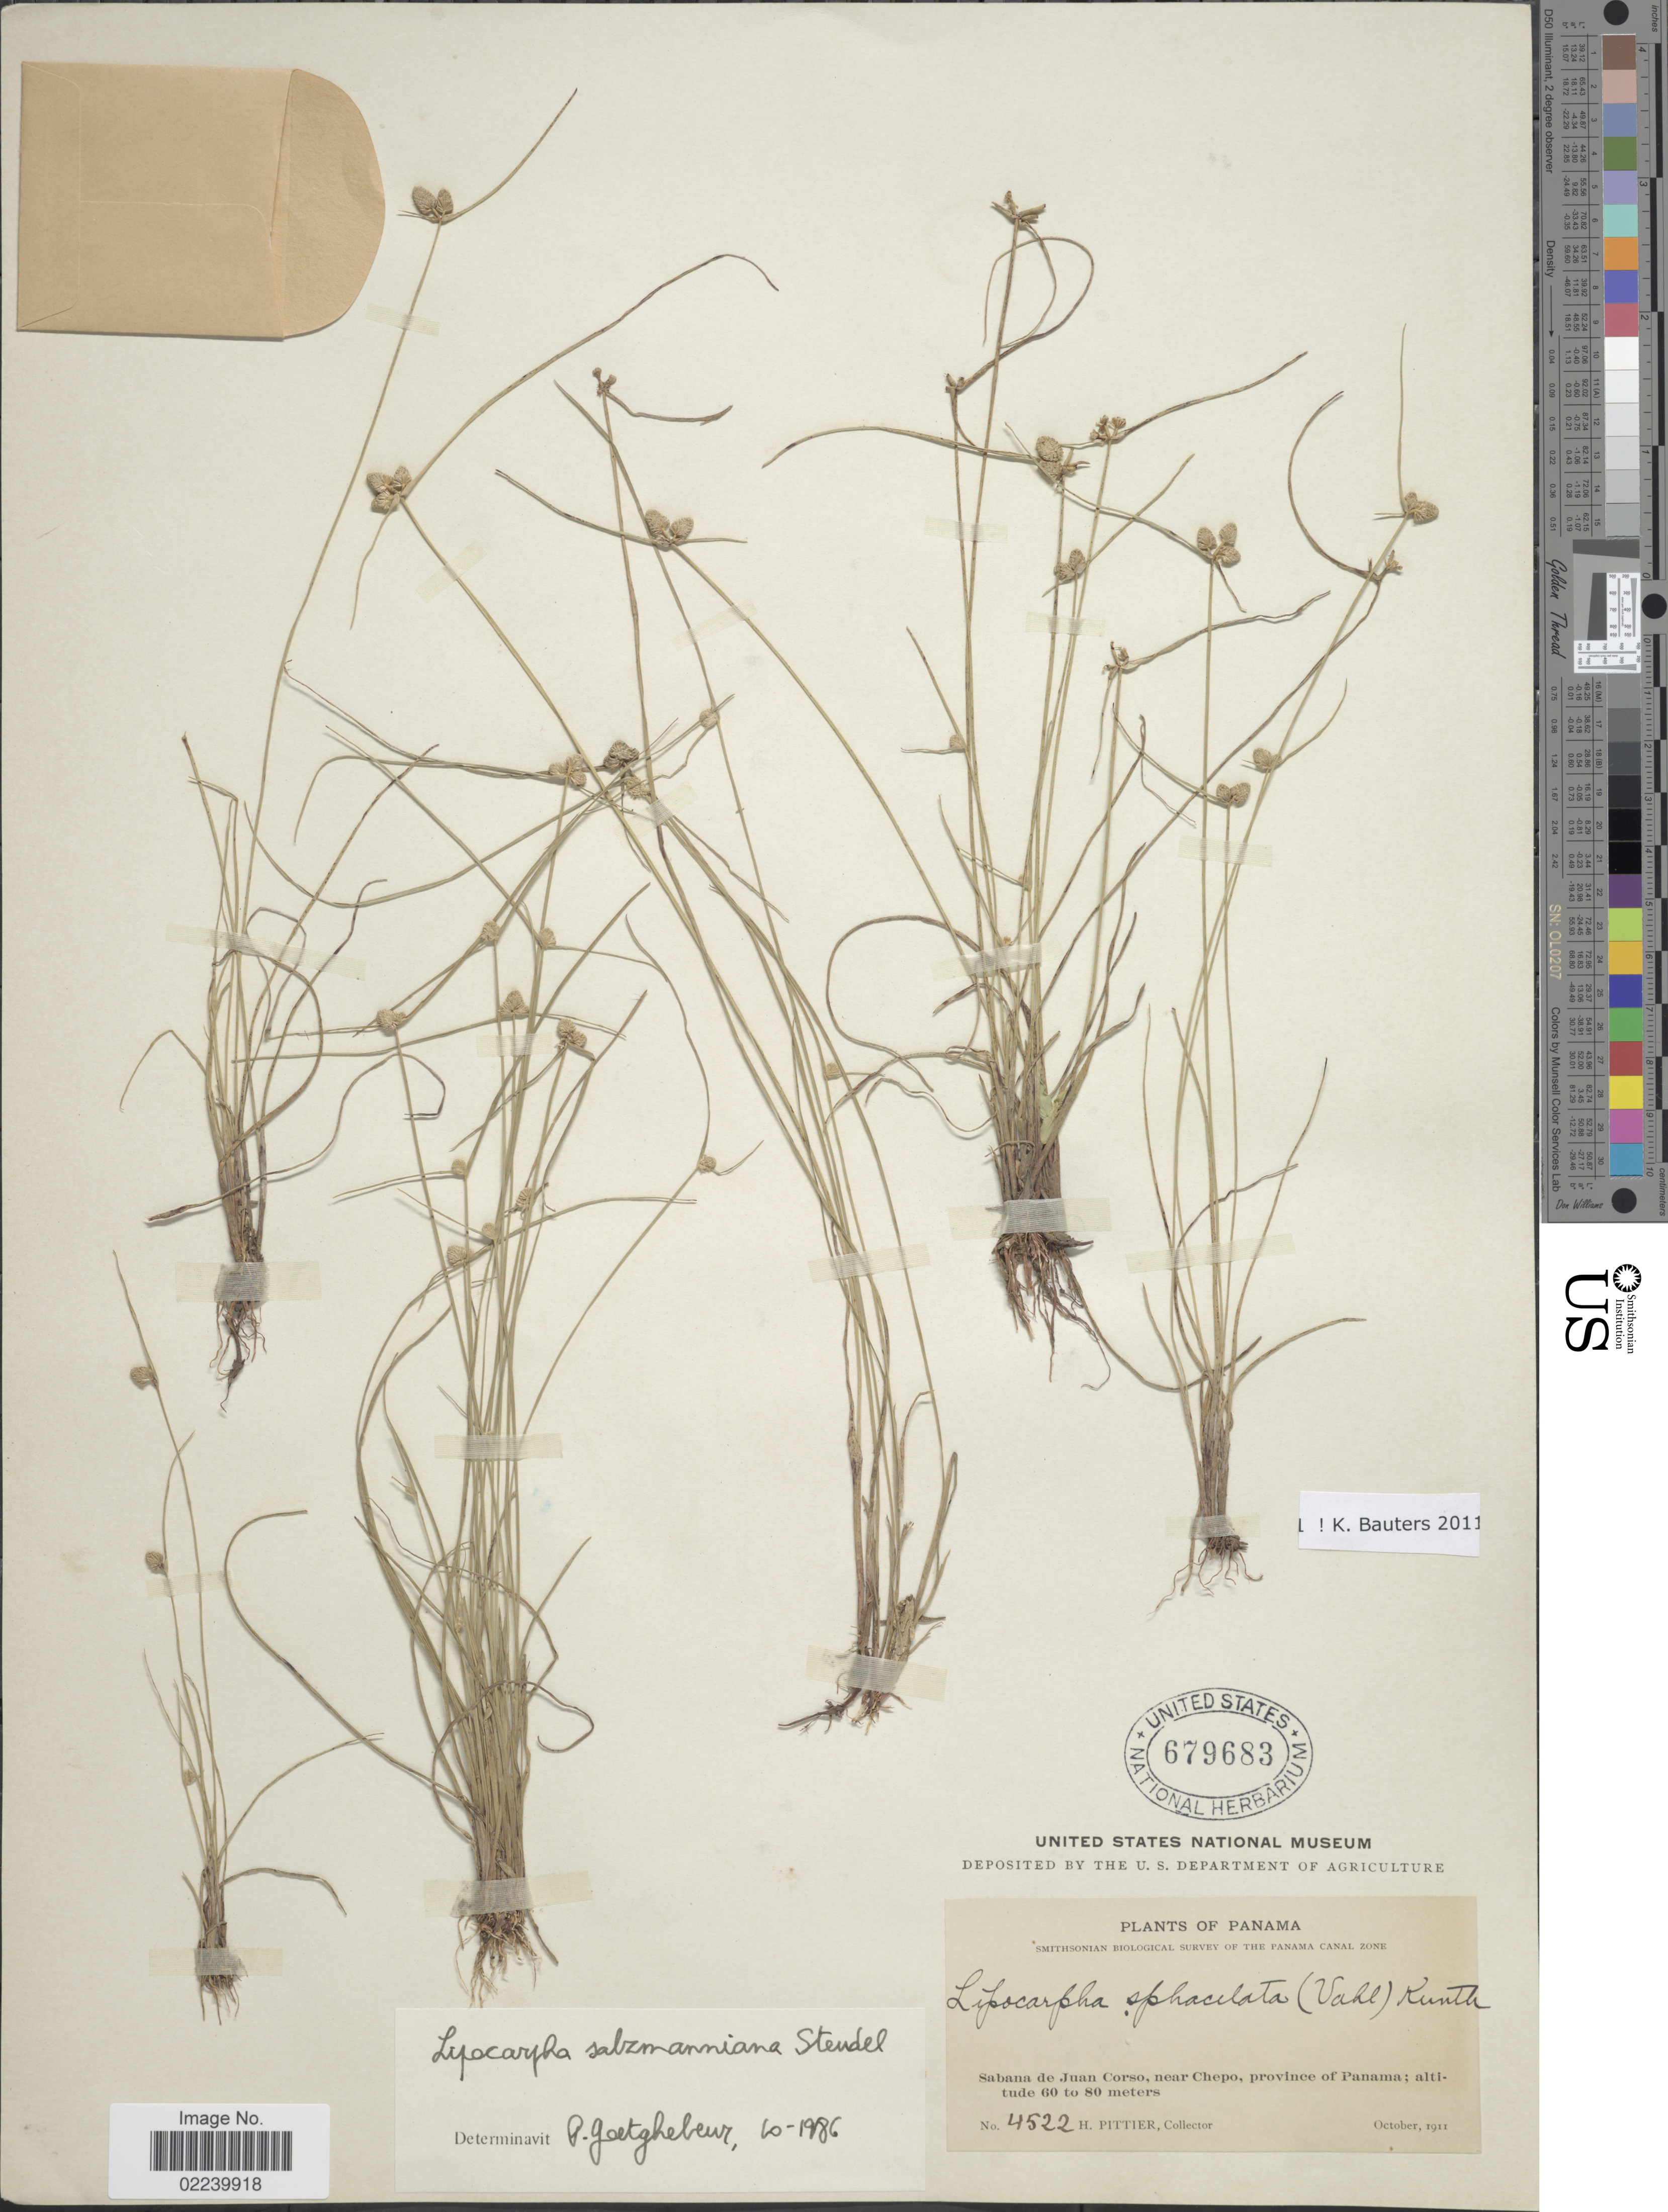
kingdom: Plantae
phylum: Tracheophyta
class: Liliopsida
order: Poales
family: Cyperaceae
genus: Cyperus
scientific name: Cyperus salzmannianus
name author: (Steud.) Bauters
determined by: Strong, M. T., (US), Smithsonian Institution - National Museum of Natural History (UNITED STATES)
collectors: H. F. Pittier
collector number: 4522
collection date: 1911-10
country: Panama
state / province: Panamá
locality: Sabana de Je Juan Corso, near Chepo, province of Panama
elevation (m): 60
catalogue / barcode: US 679683